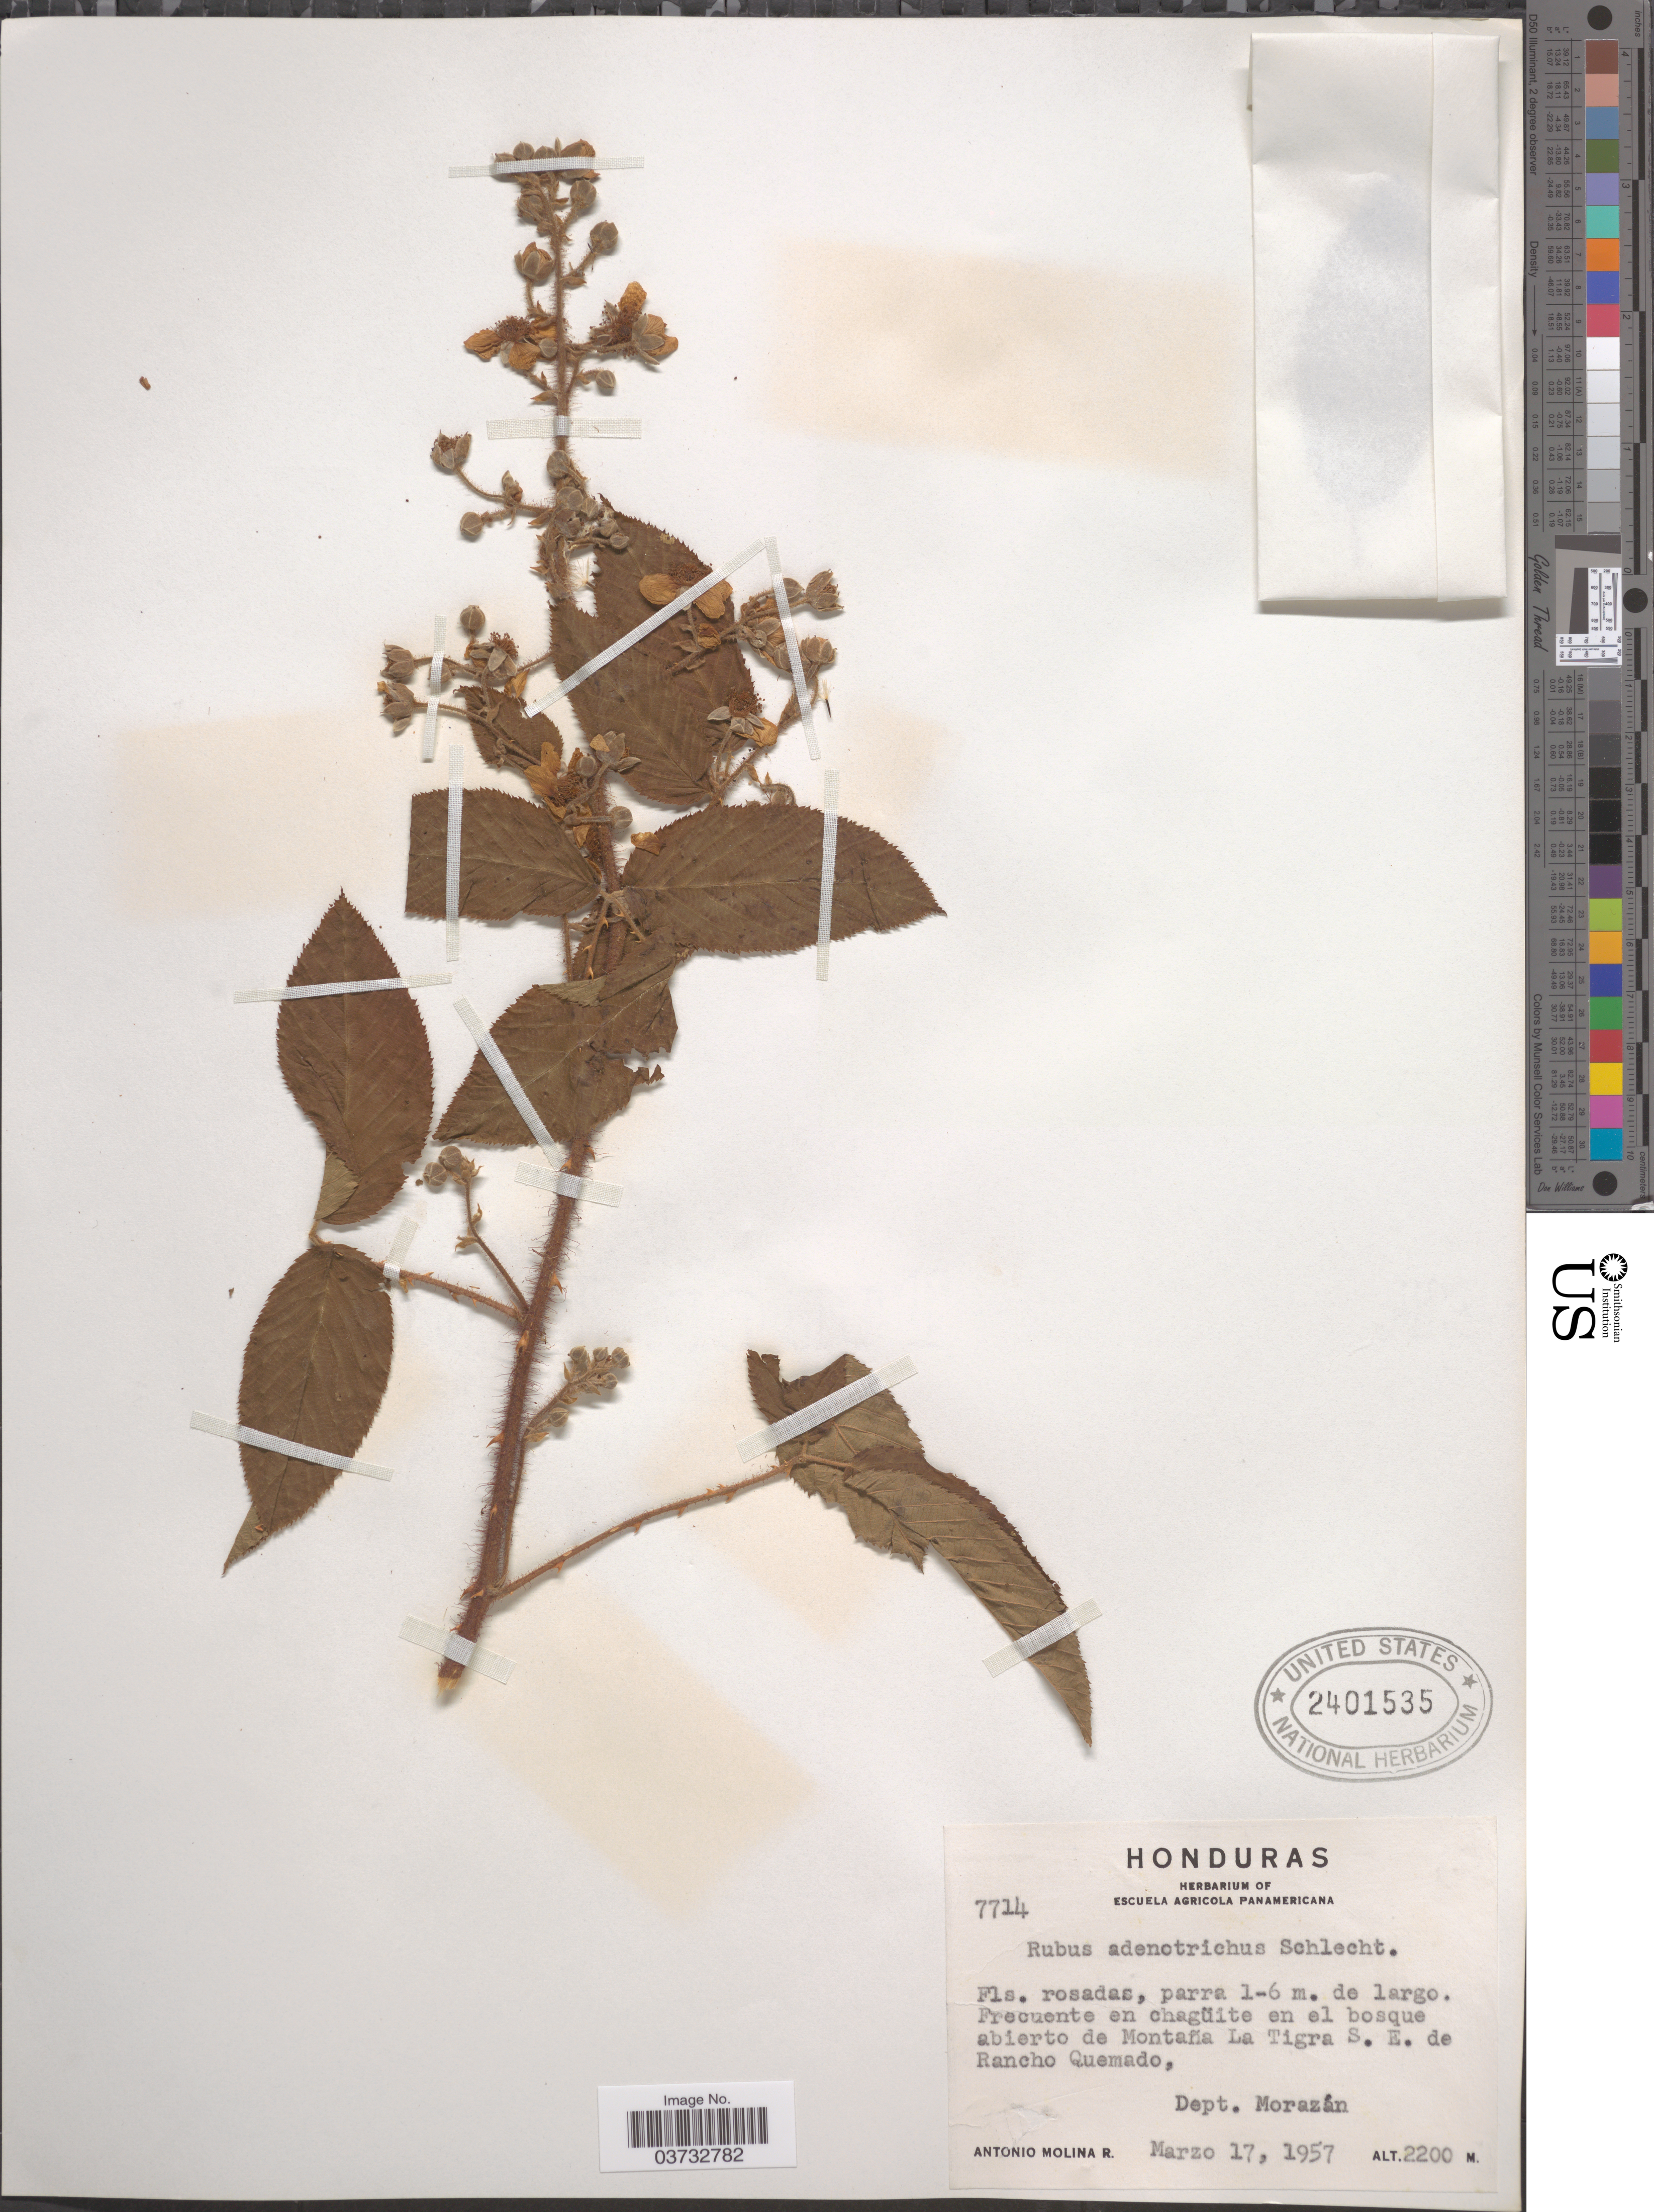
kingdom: Plantae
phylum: Tracheophyta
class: Magnoliopsida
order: Rosales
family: Rosaceae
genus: Rubus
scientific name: Rubus adenotrichos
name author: Schltdl.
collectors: A. Molina R.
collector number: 7714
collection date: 1957-03-17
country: Honduras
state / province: Fco. Morazán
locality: En chagüite en el bosque abierto de Montaña La Tigra S.E. de Rancho Quemado, Dept. Morazán.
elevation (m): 2200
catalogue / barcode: US 2401535